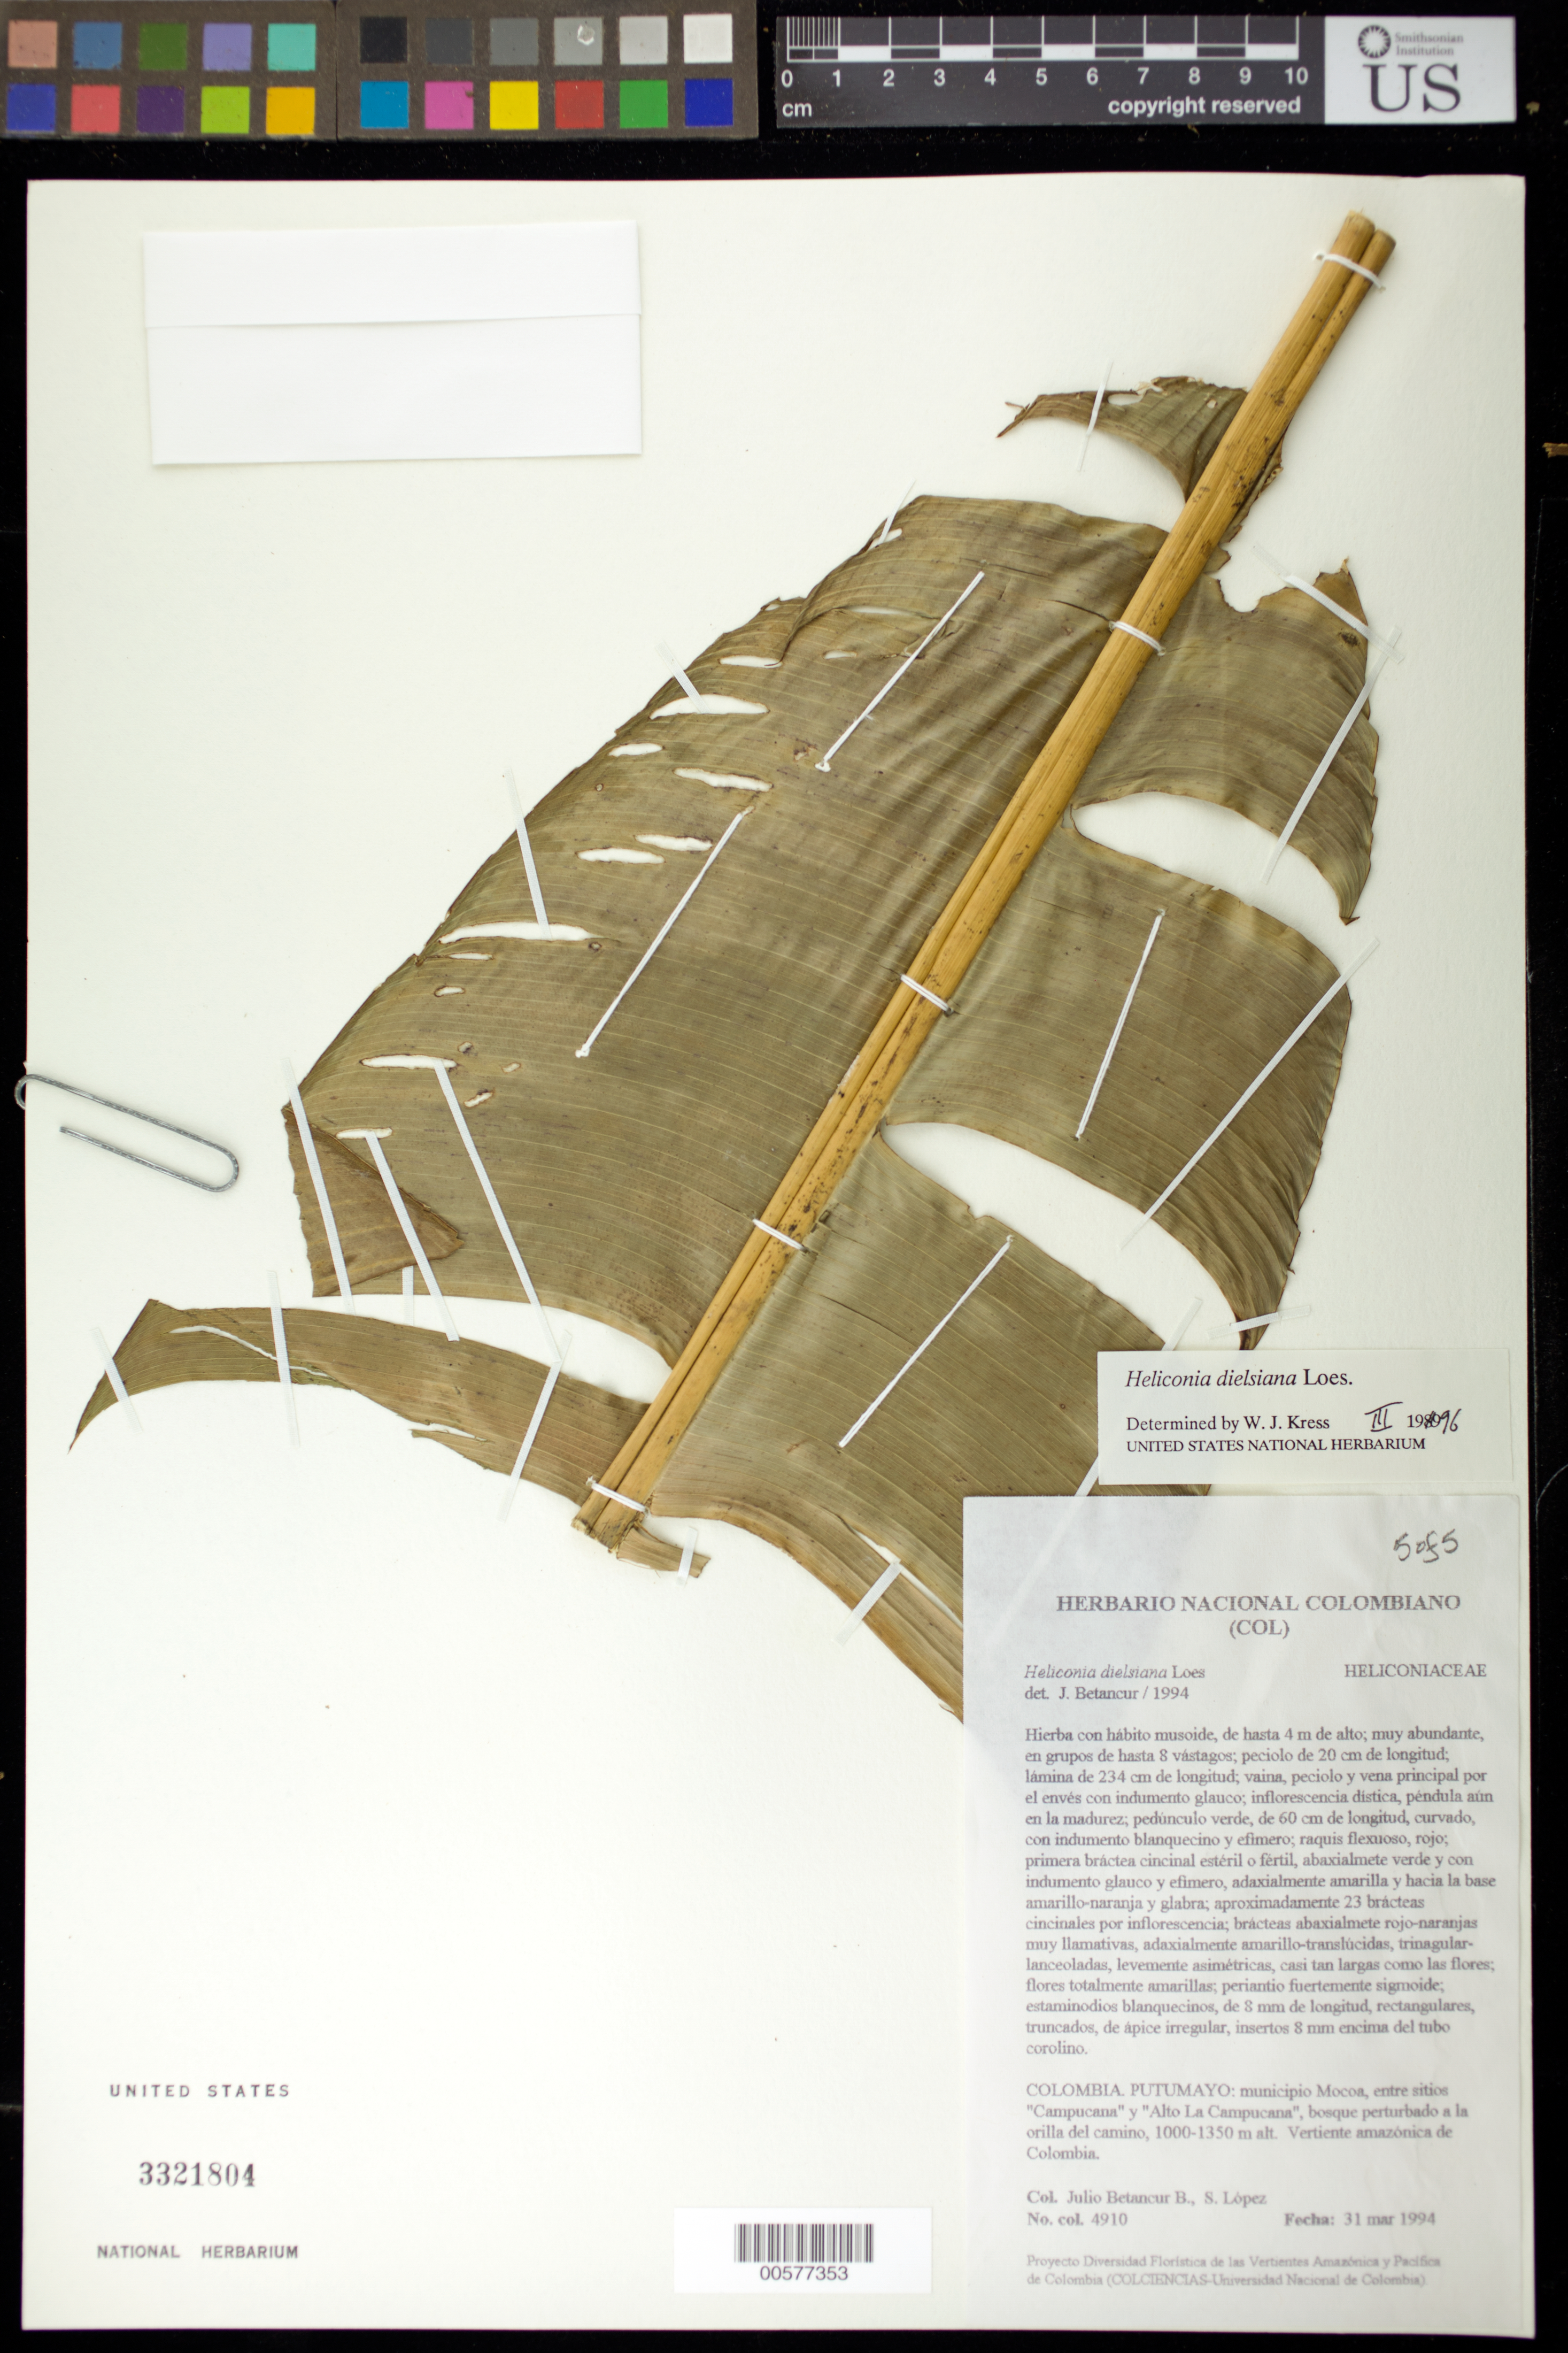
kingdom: Plantae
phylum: Tracheophyta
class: Liliopsida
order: Zingiberales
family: Heliconiaceae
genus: Heliconia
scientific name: Heliconia densiflora 'Fireflash'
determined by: Betancur, J. C.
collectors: J. C. Betancur & S. Lopez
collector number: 4910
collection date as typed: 31 Mar 1994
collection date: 1994-03-31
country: Colombia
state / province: Putumayo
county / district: Mocoa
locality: Between "Campucana" and "Alto La Campucana", disturbed forest next to roadway. Amazonian slopes of Columbia.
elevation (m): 1000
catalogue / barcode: US 3321804